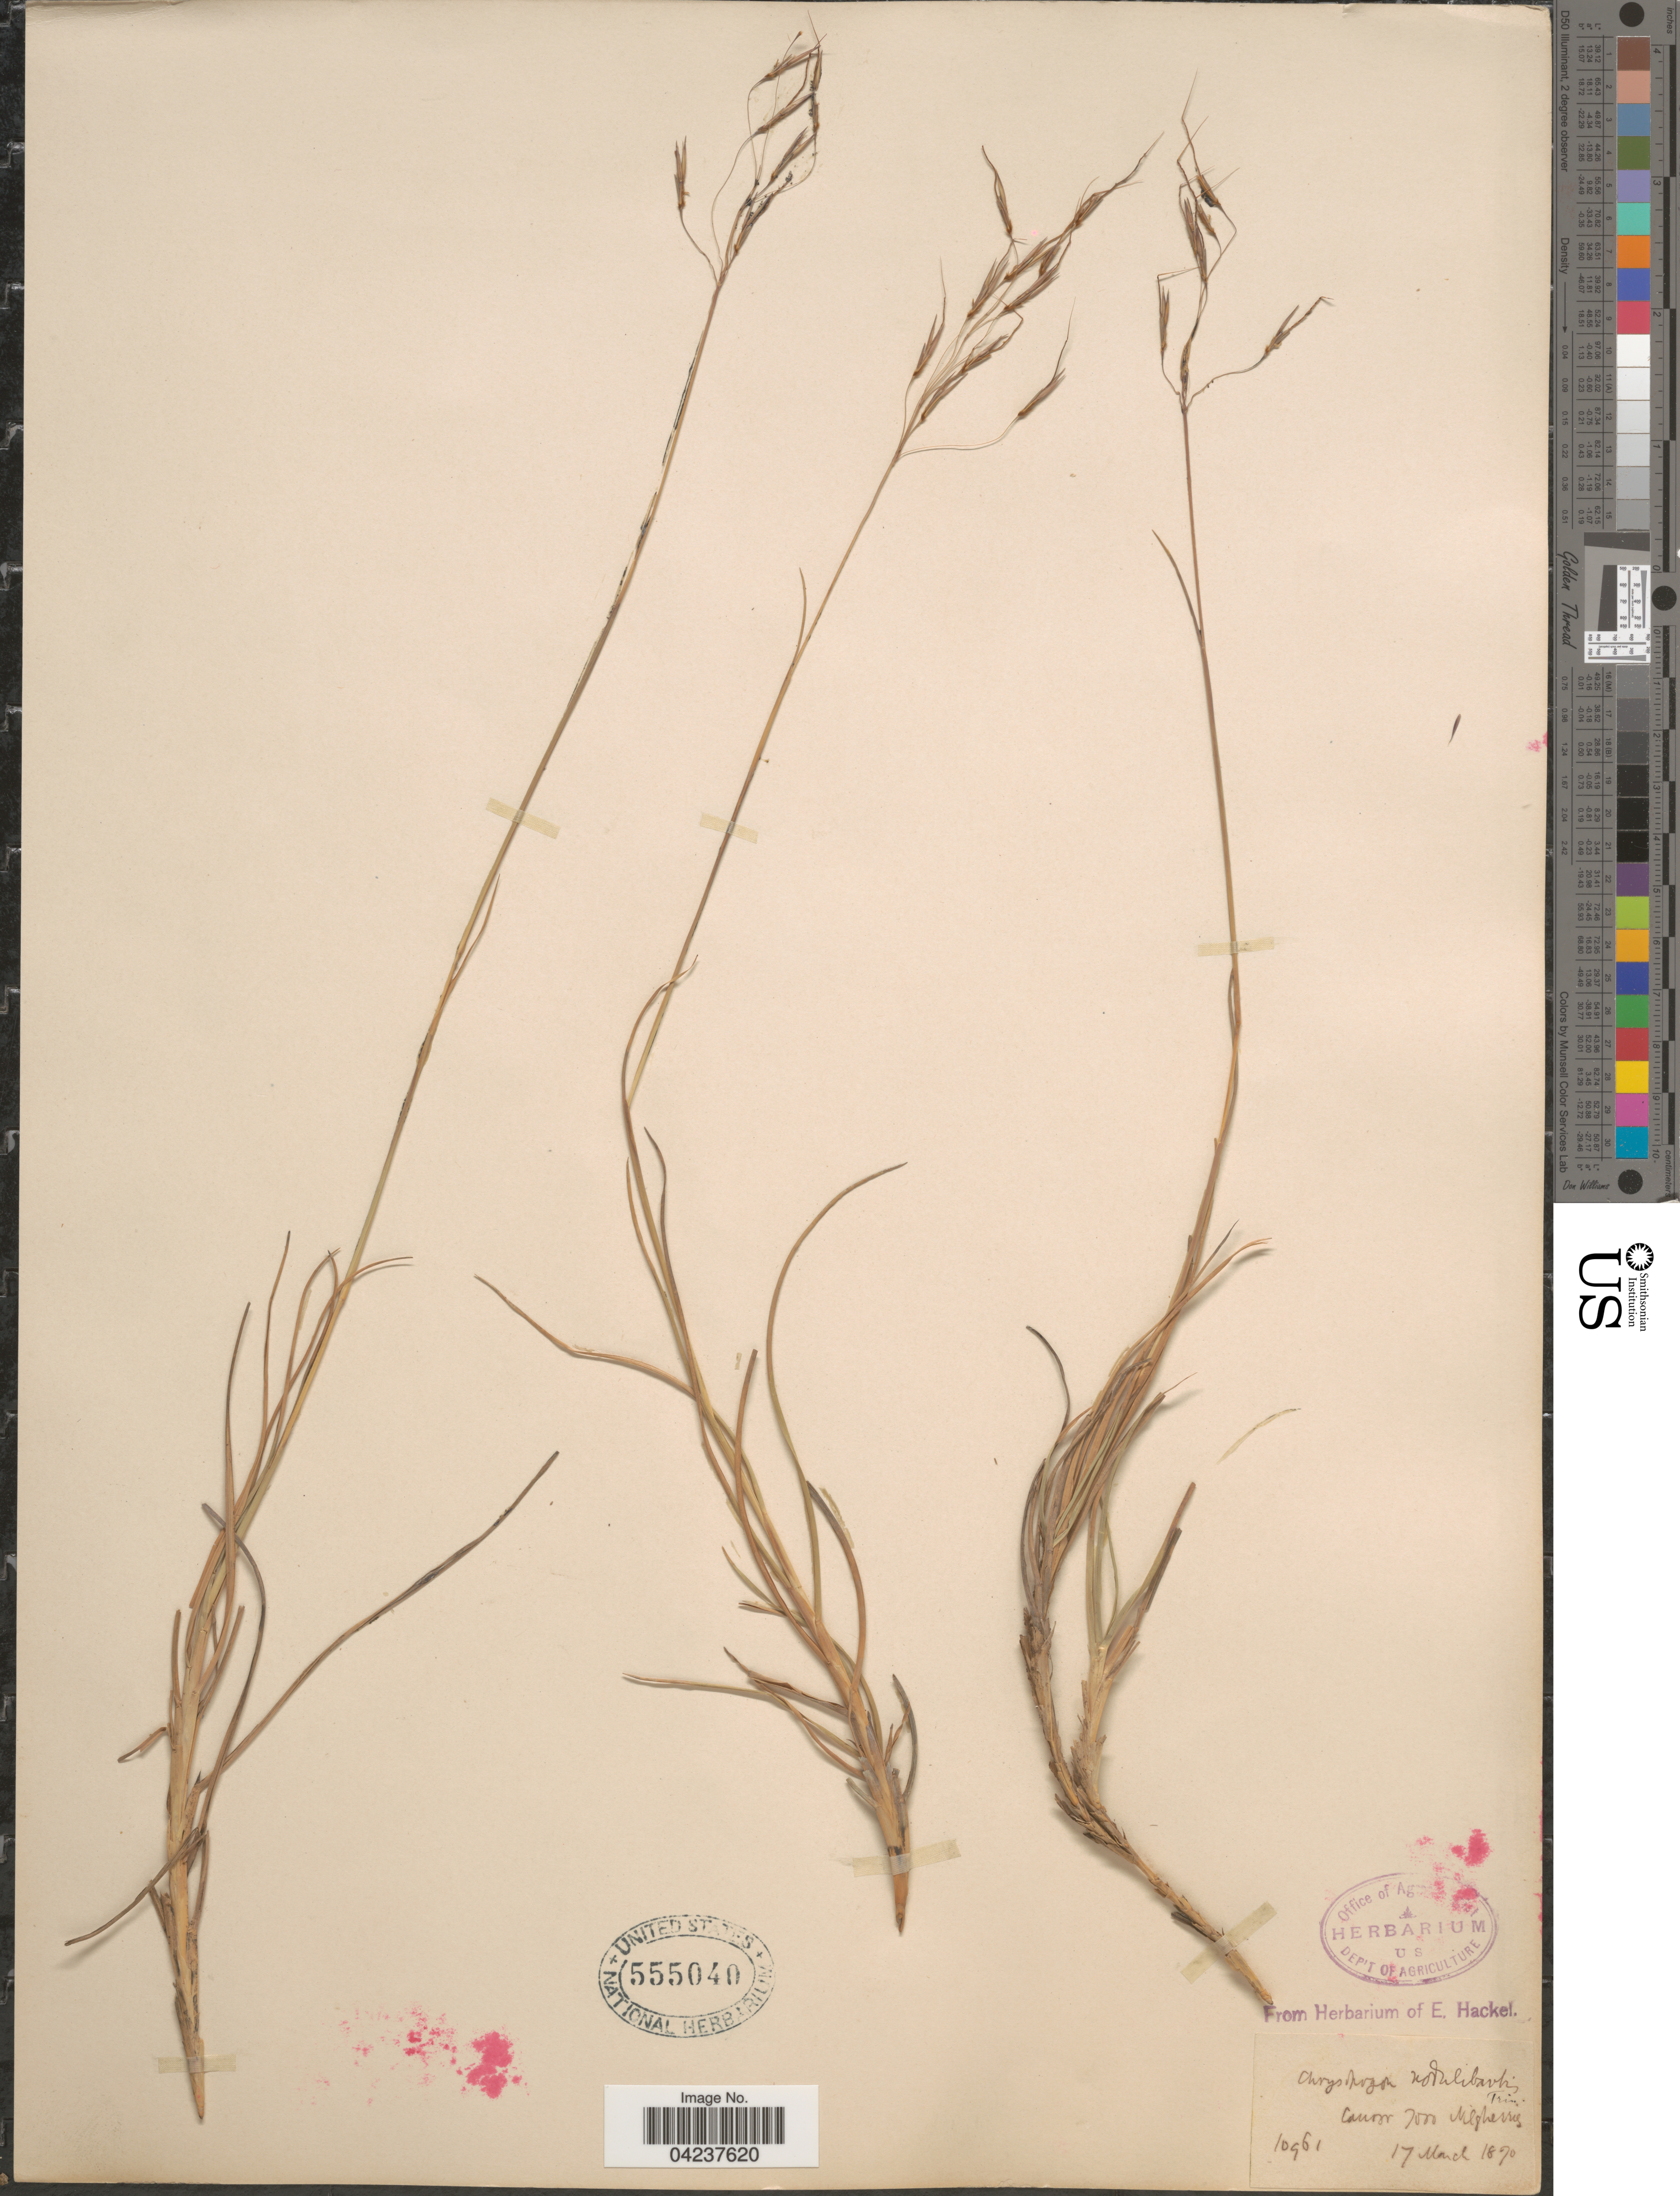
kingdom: Plantae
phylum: Tracheophyta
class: Liliopsida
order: Poales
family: Poaceae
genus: Chrysopogon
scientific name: Chrysopogon nodulibarbis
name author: (Hochst. ex Steud.) Henr.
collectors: ex herb. E. Hackel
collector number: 10961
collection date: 1870-03-17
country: India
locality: Canoor, Nilgherries.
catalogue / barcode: US 555040